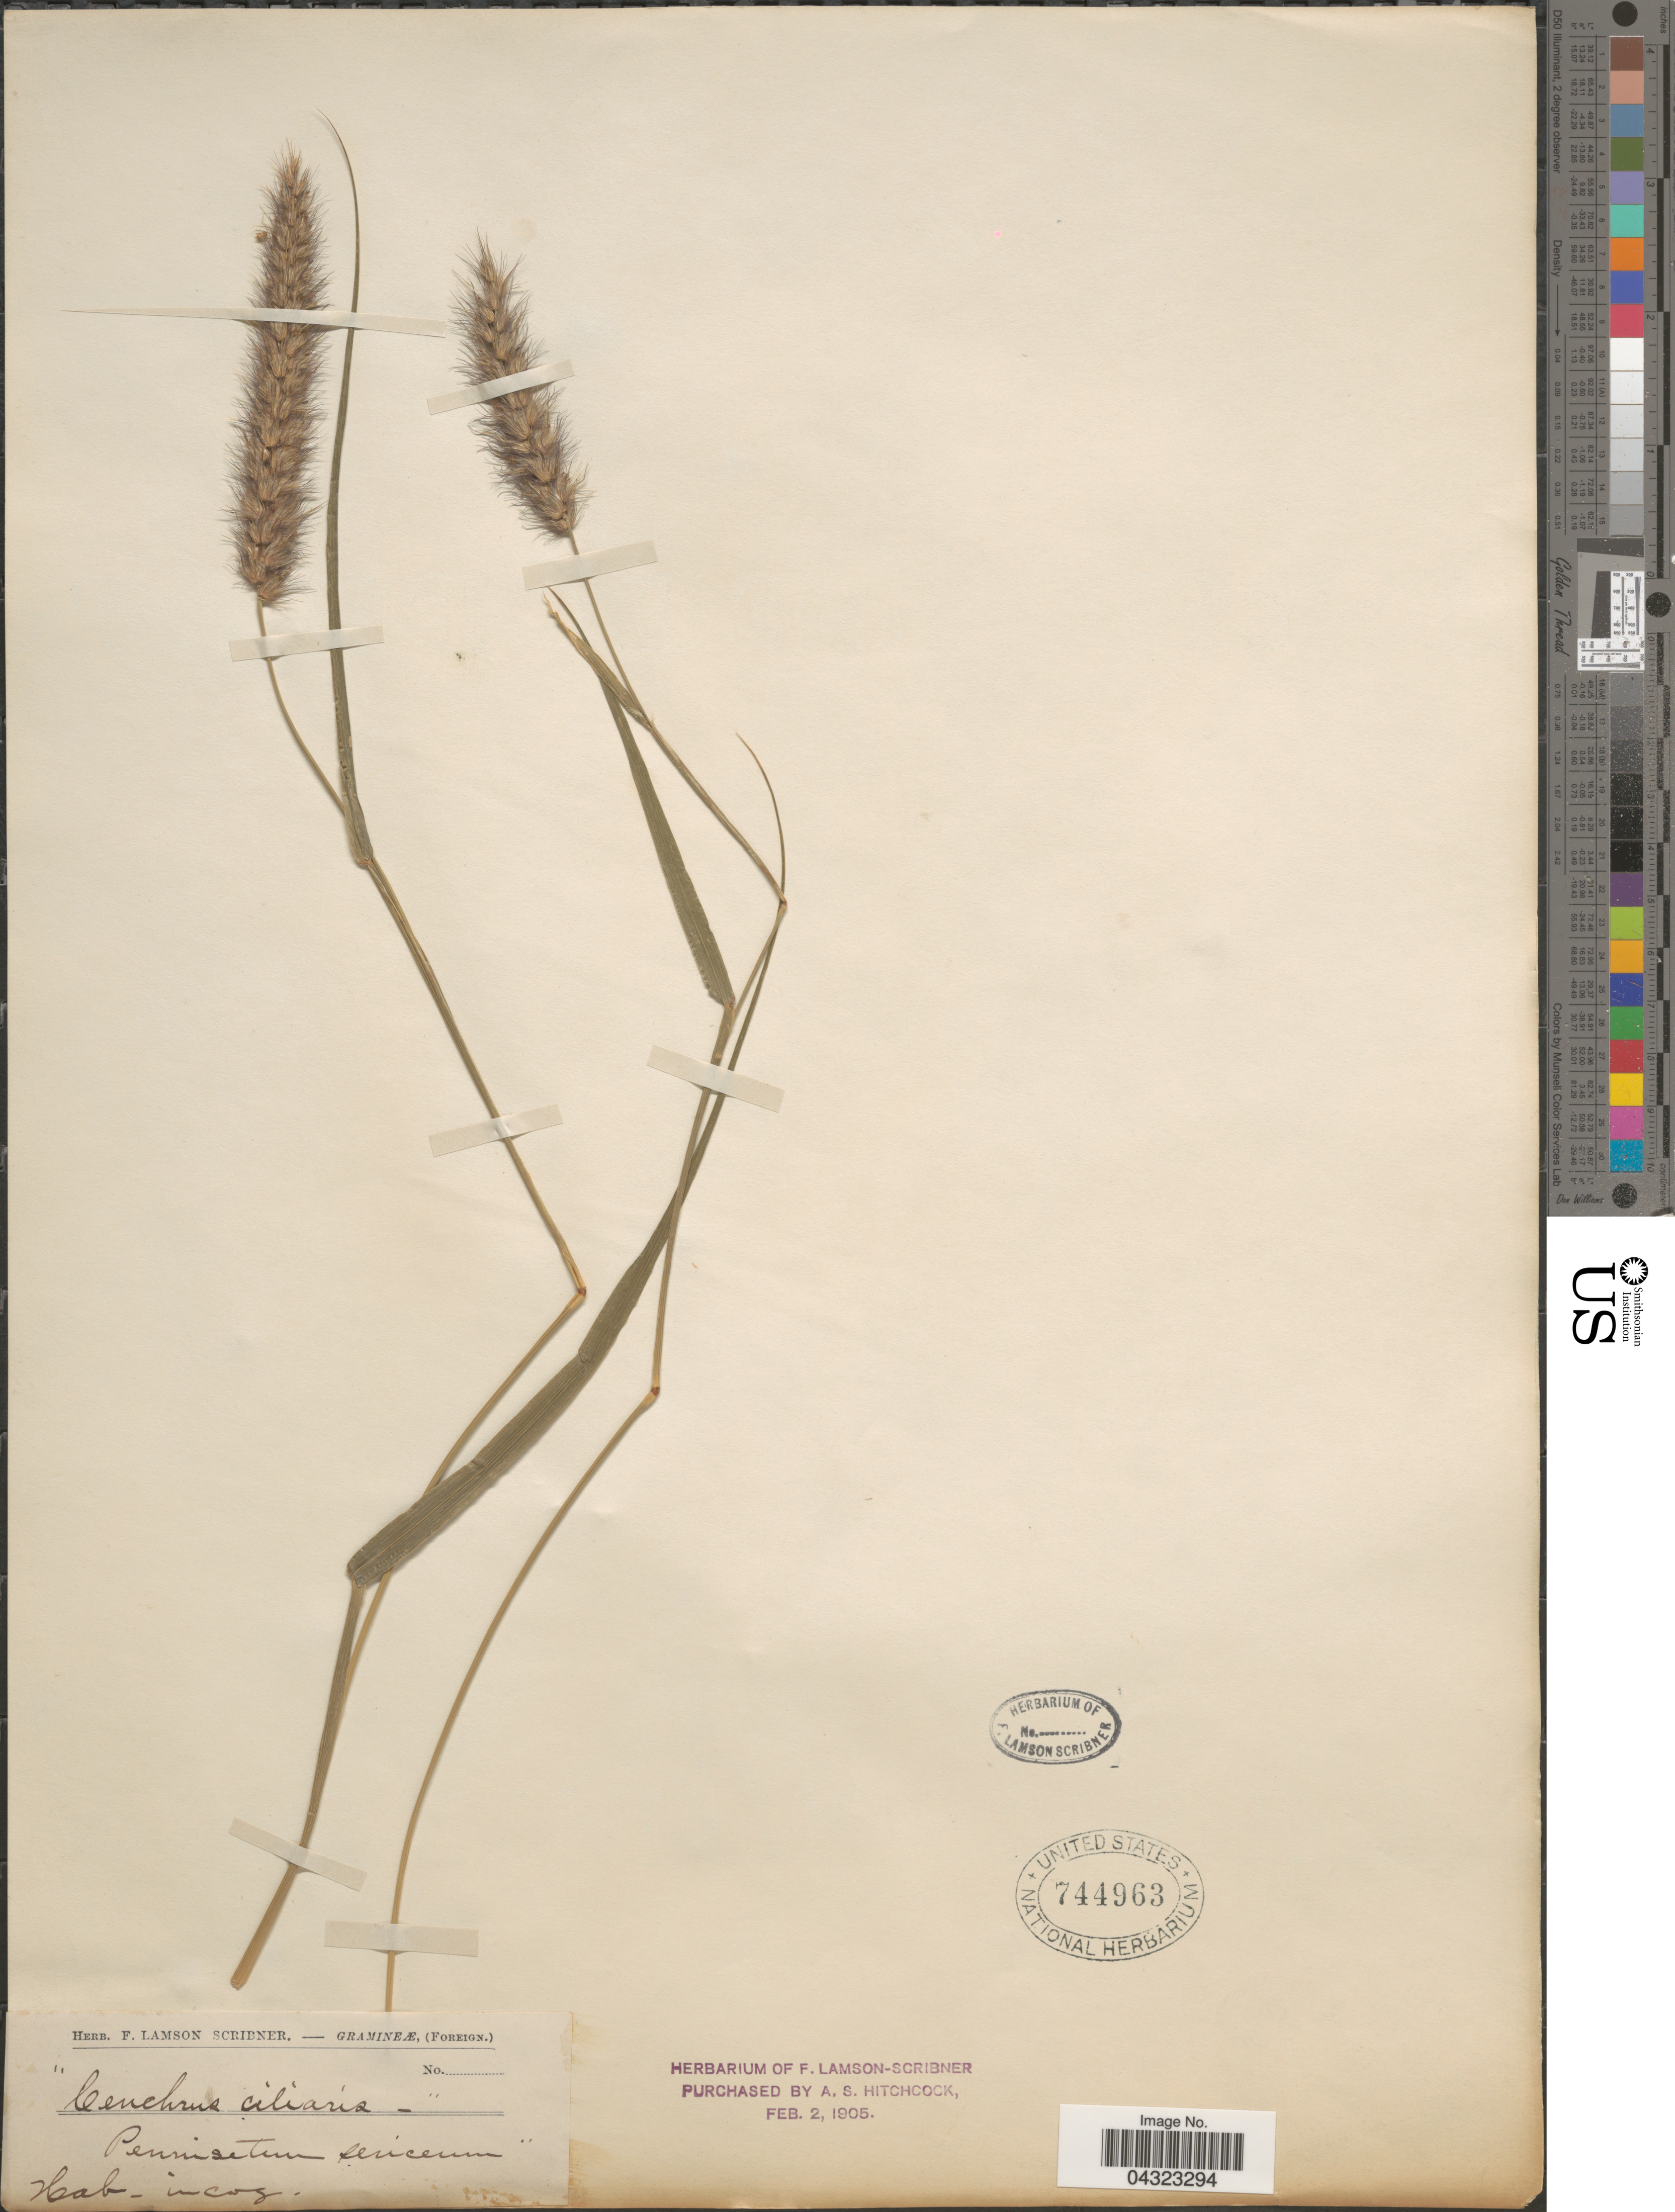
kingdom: Plantae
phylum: Tracheophyta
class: Liliopsida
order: Poales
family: Poaceae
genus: Cenchrus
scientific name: Cenchrus ciliaris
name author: L.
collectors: ex herb. F. Lamson Scribner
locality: In coz. [interpreted]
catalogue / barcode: US 744963